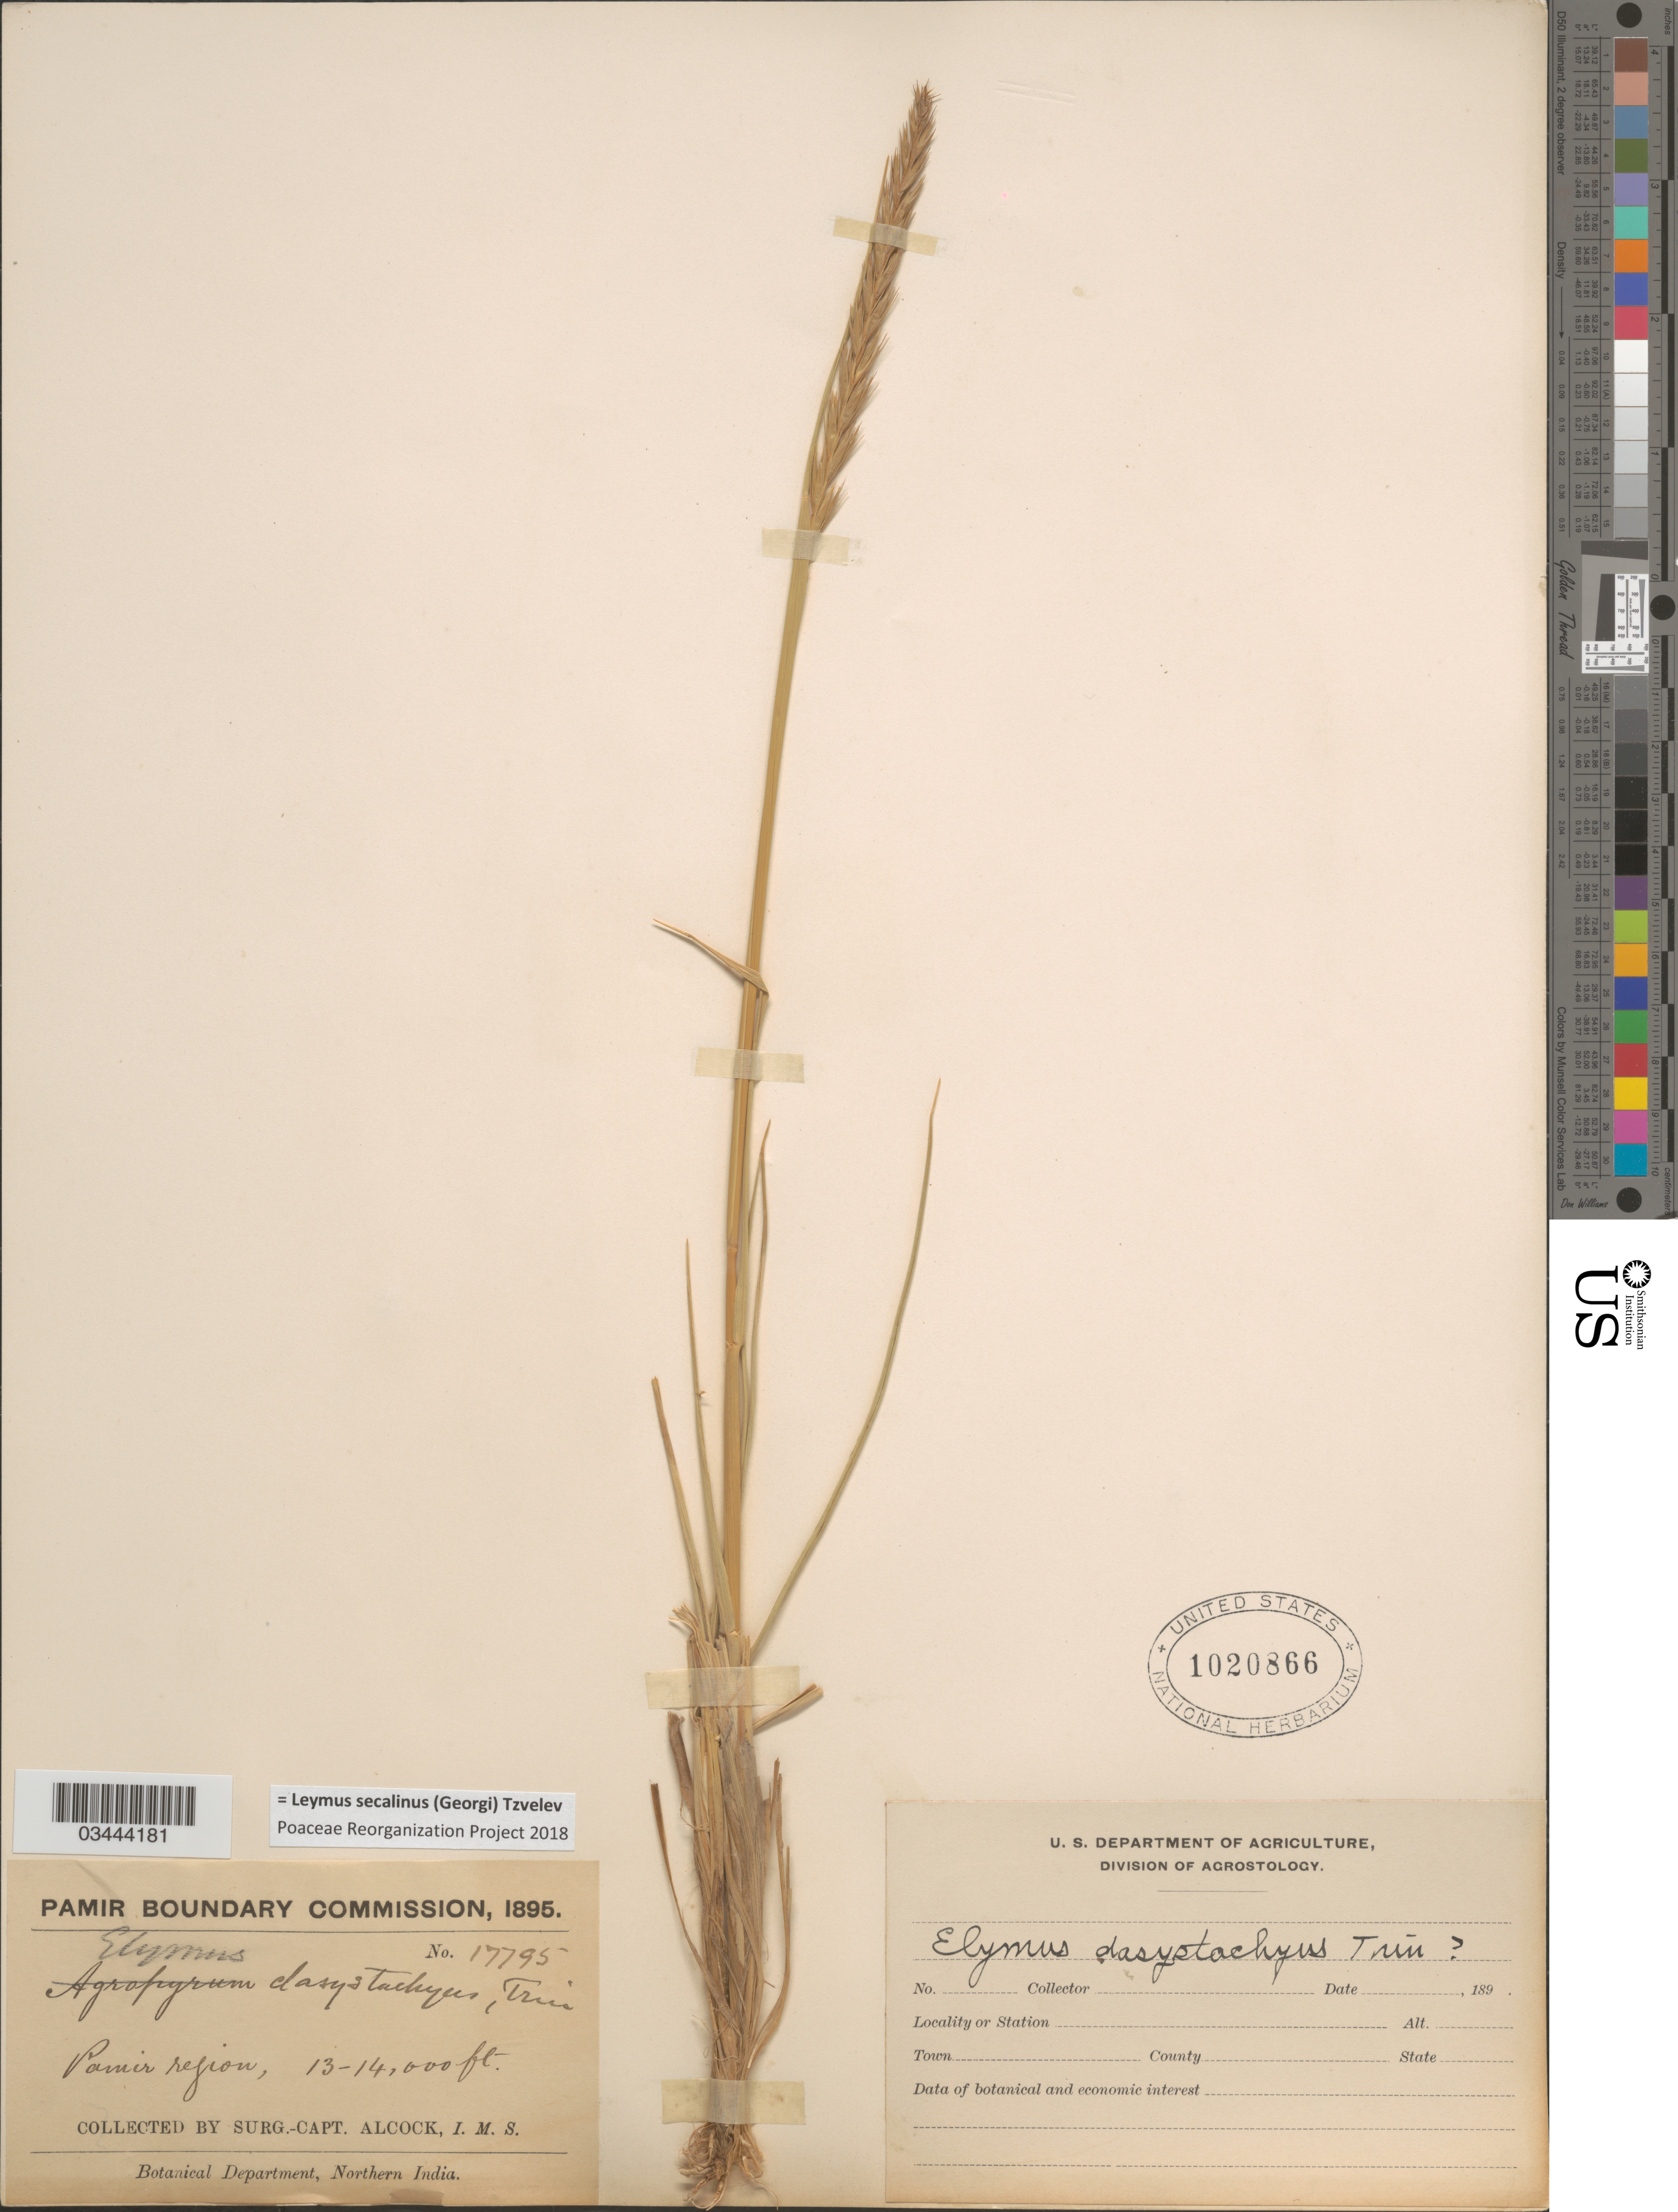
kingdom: Plantae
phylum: Tracheophyta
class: Liliopsida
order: Poales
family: Poaceae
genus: Leymus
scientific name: Leymus secalinus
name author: (Georgi) Tzvelev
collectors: Alcock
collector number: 17795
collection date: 1895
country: India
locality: Pamir region.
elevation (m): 3962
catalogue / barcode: US 1020866